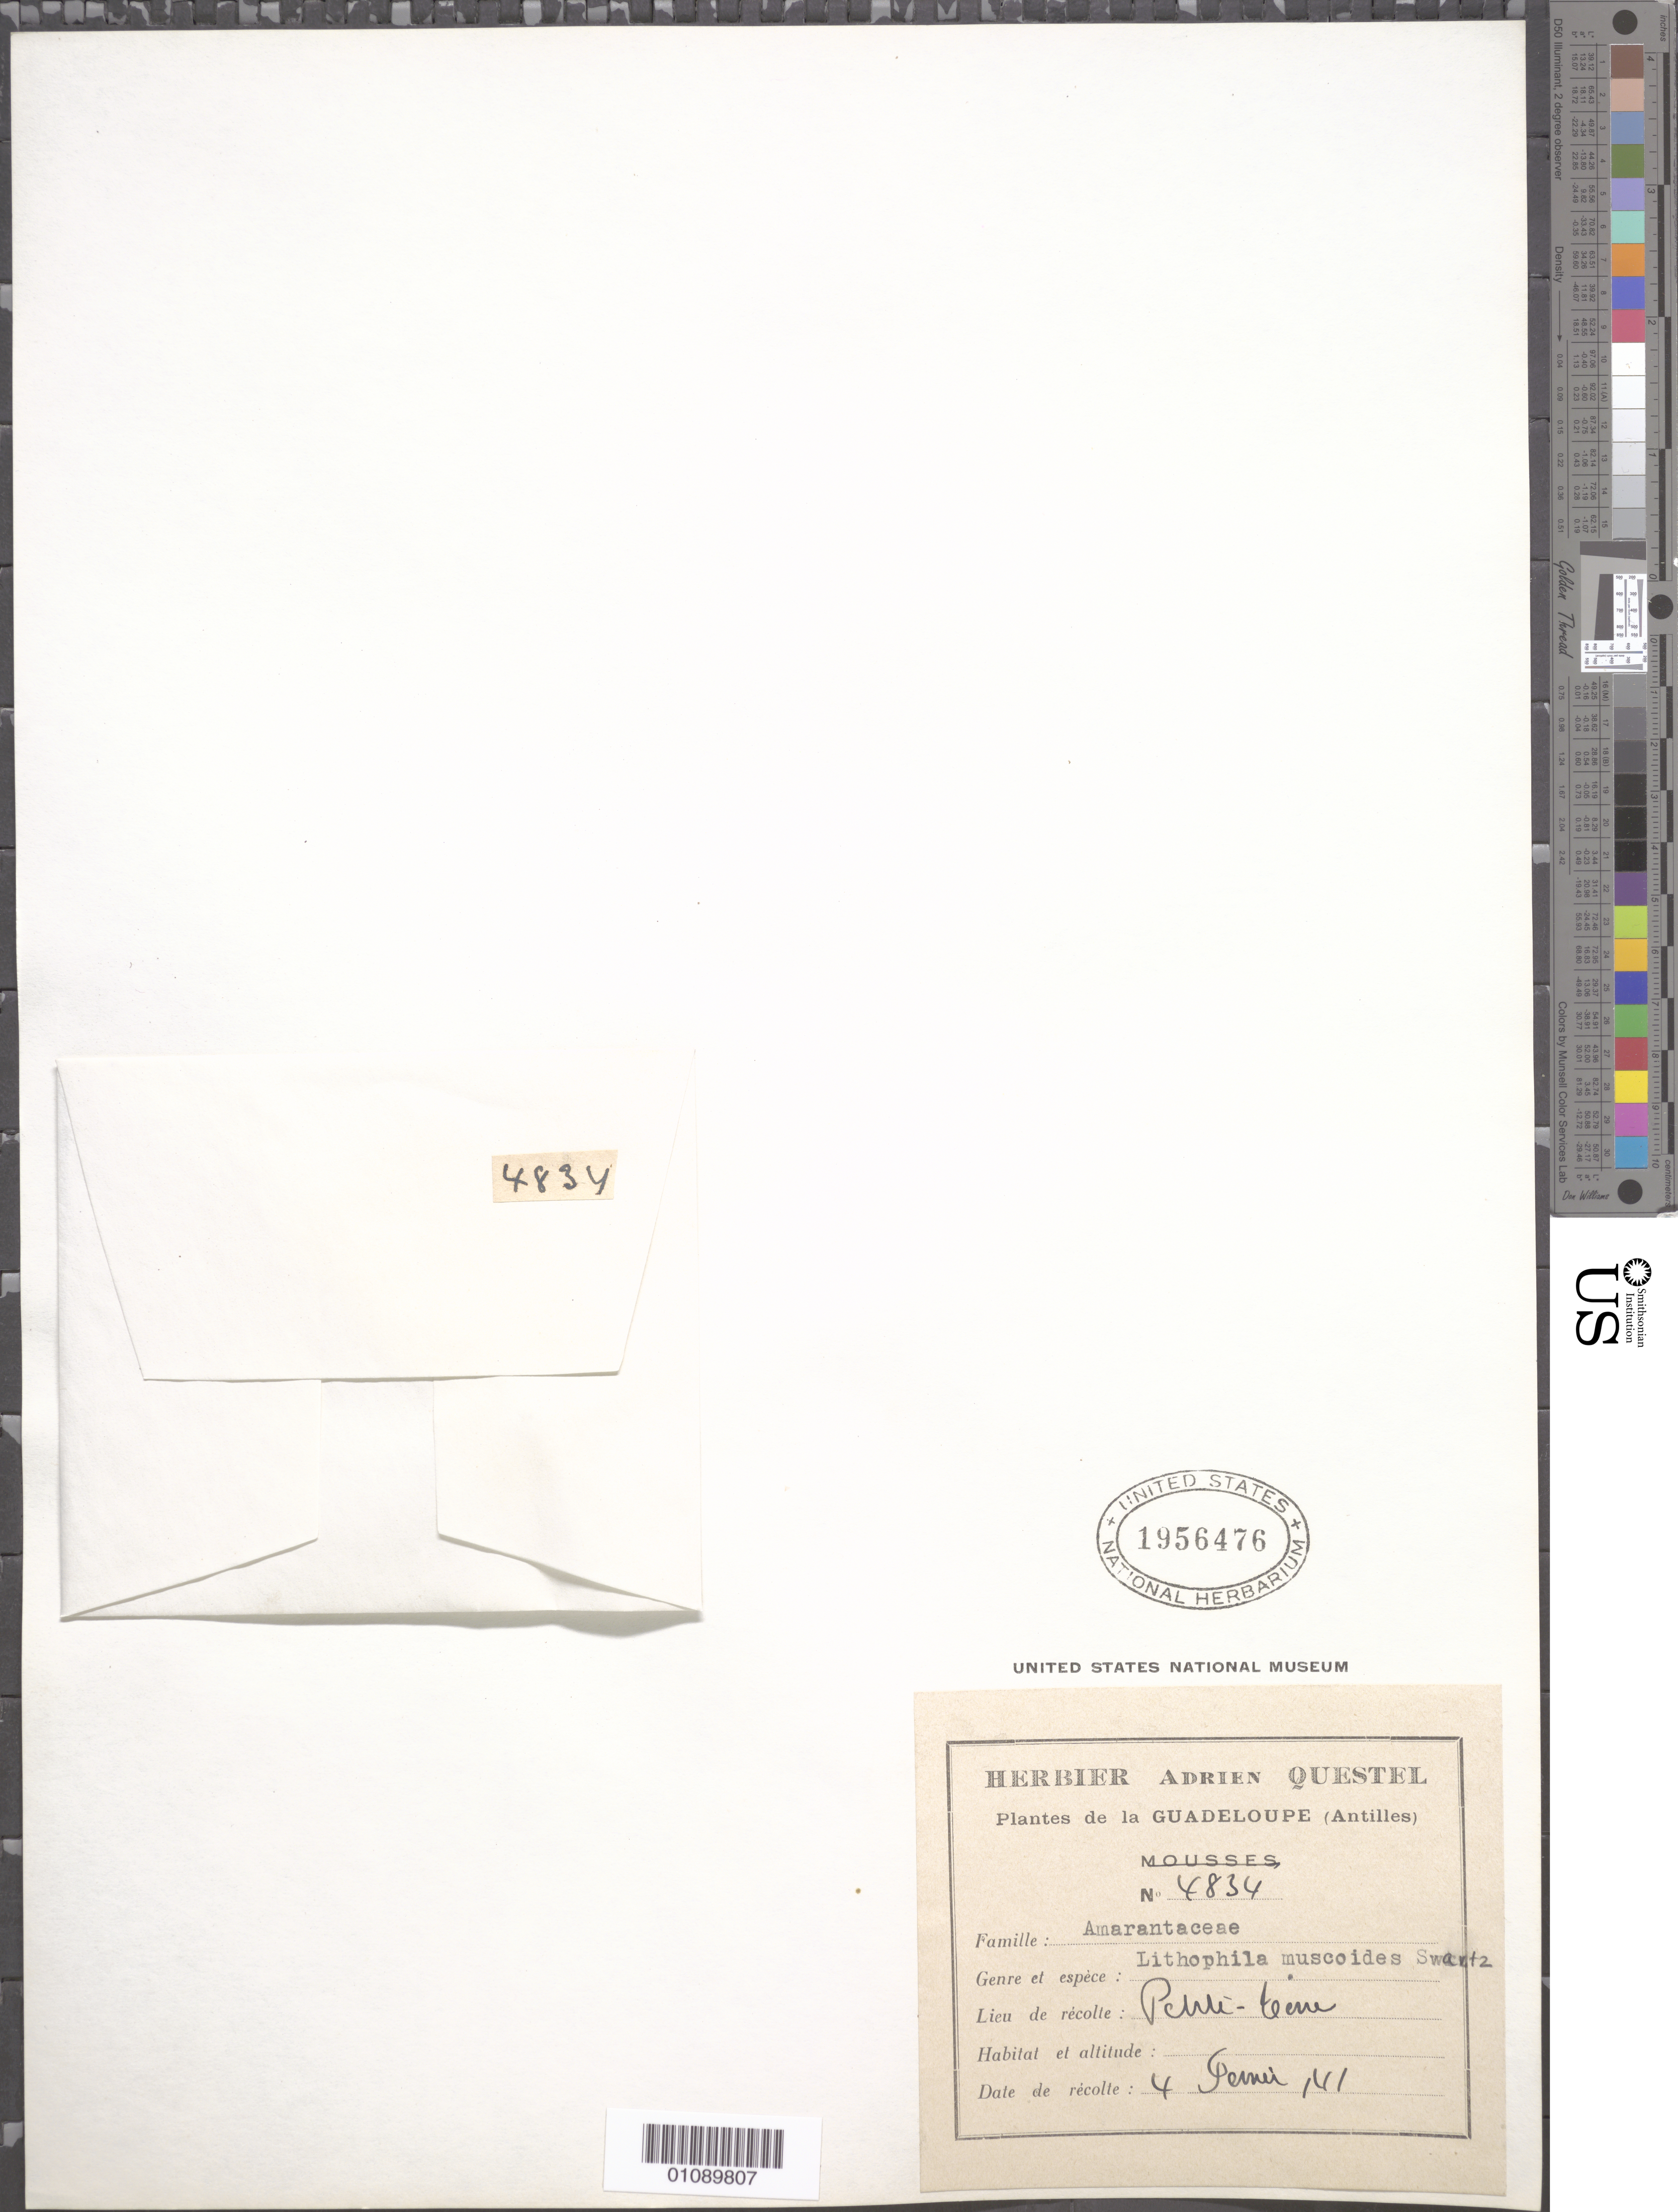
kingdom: Plantae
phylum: Tracheophyta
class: Magnoliopsida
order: Caryophyllales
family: Amaranthaceae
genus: Gomphrena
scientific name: Gomphrena muscoides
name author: (Sw.) T. Ortuño & Borsch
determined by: Strong, Mark T., (BOT), Smithsonian Institution - National Museum of Natural History (UNITED STATES)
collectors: A. Questel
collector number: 4834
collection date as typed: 04 Feb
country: Guadeloupe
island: Petite Terre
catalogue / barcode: US 1956476